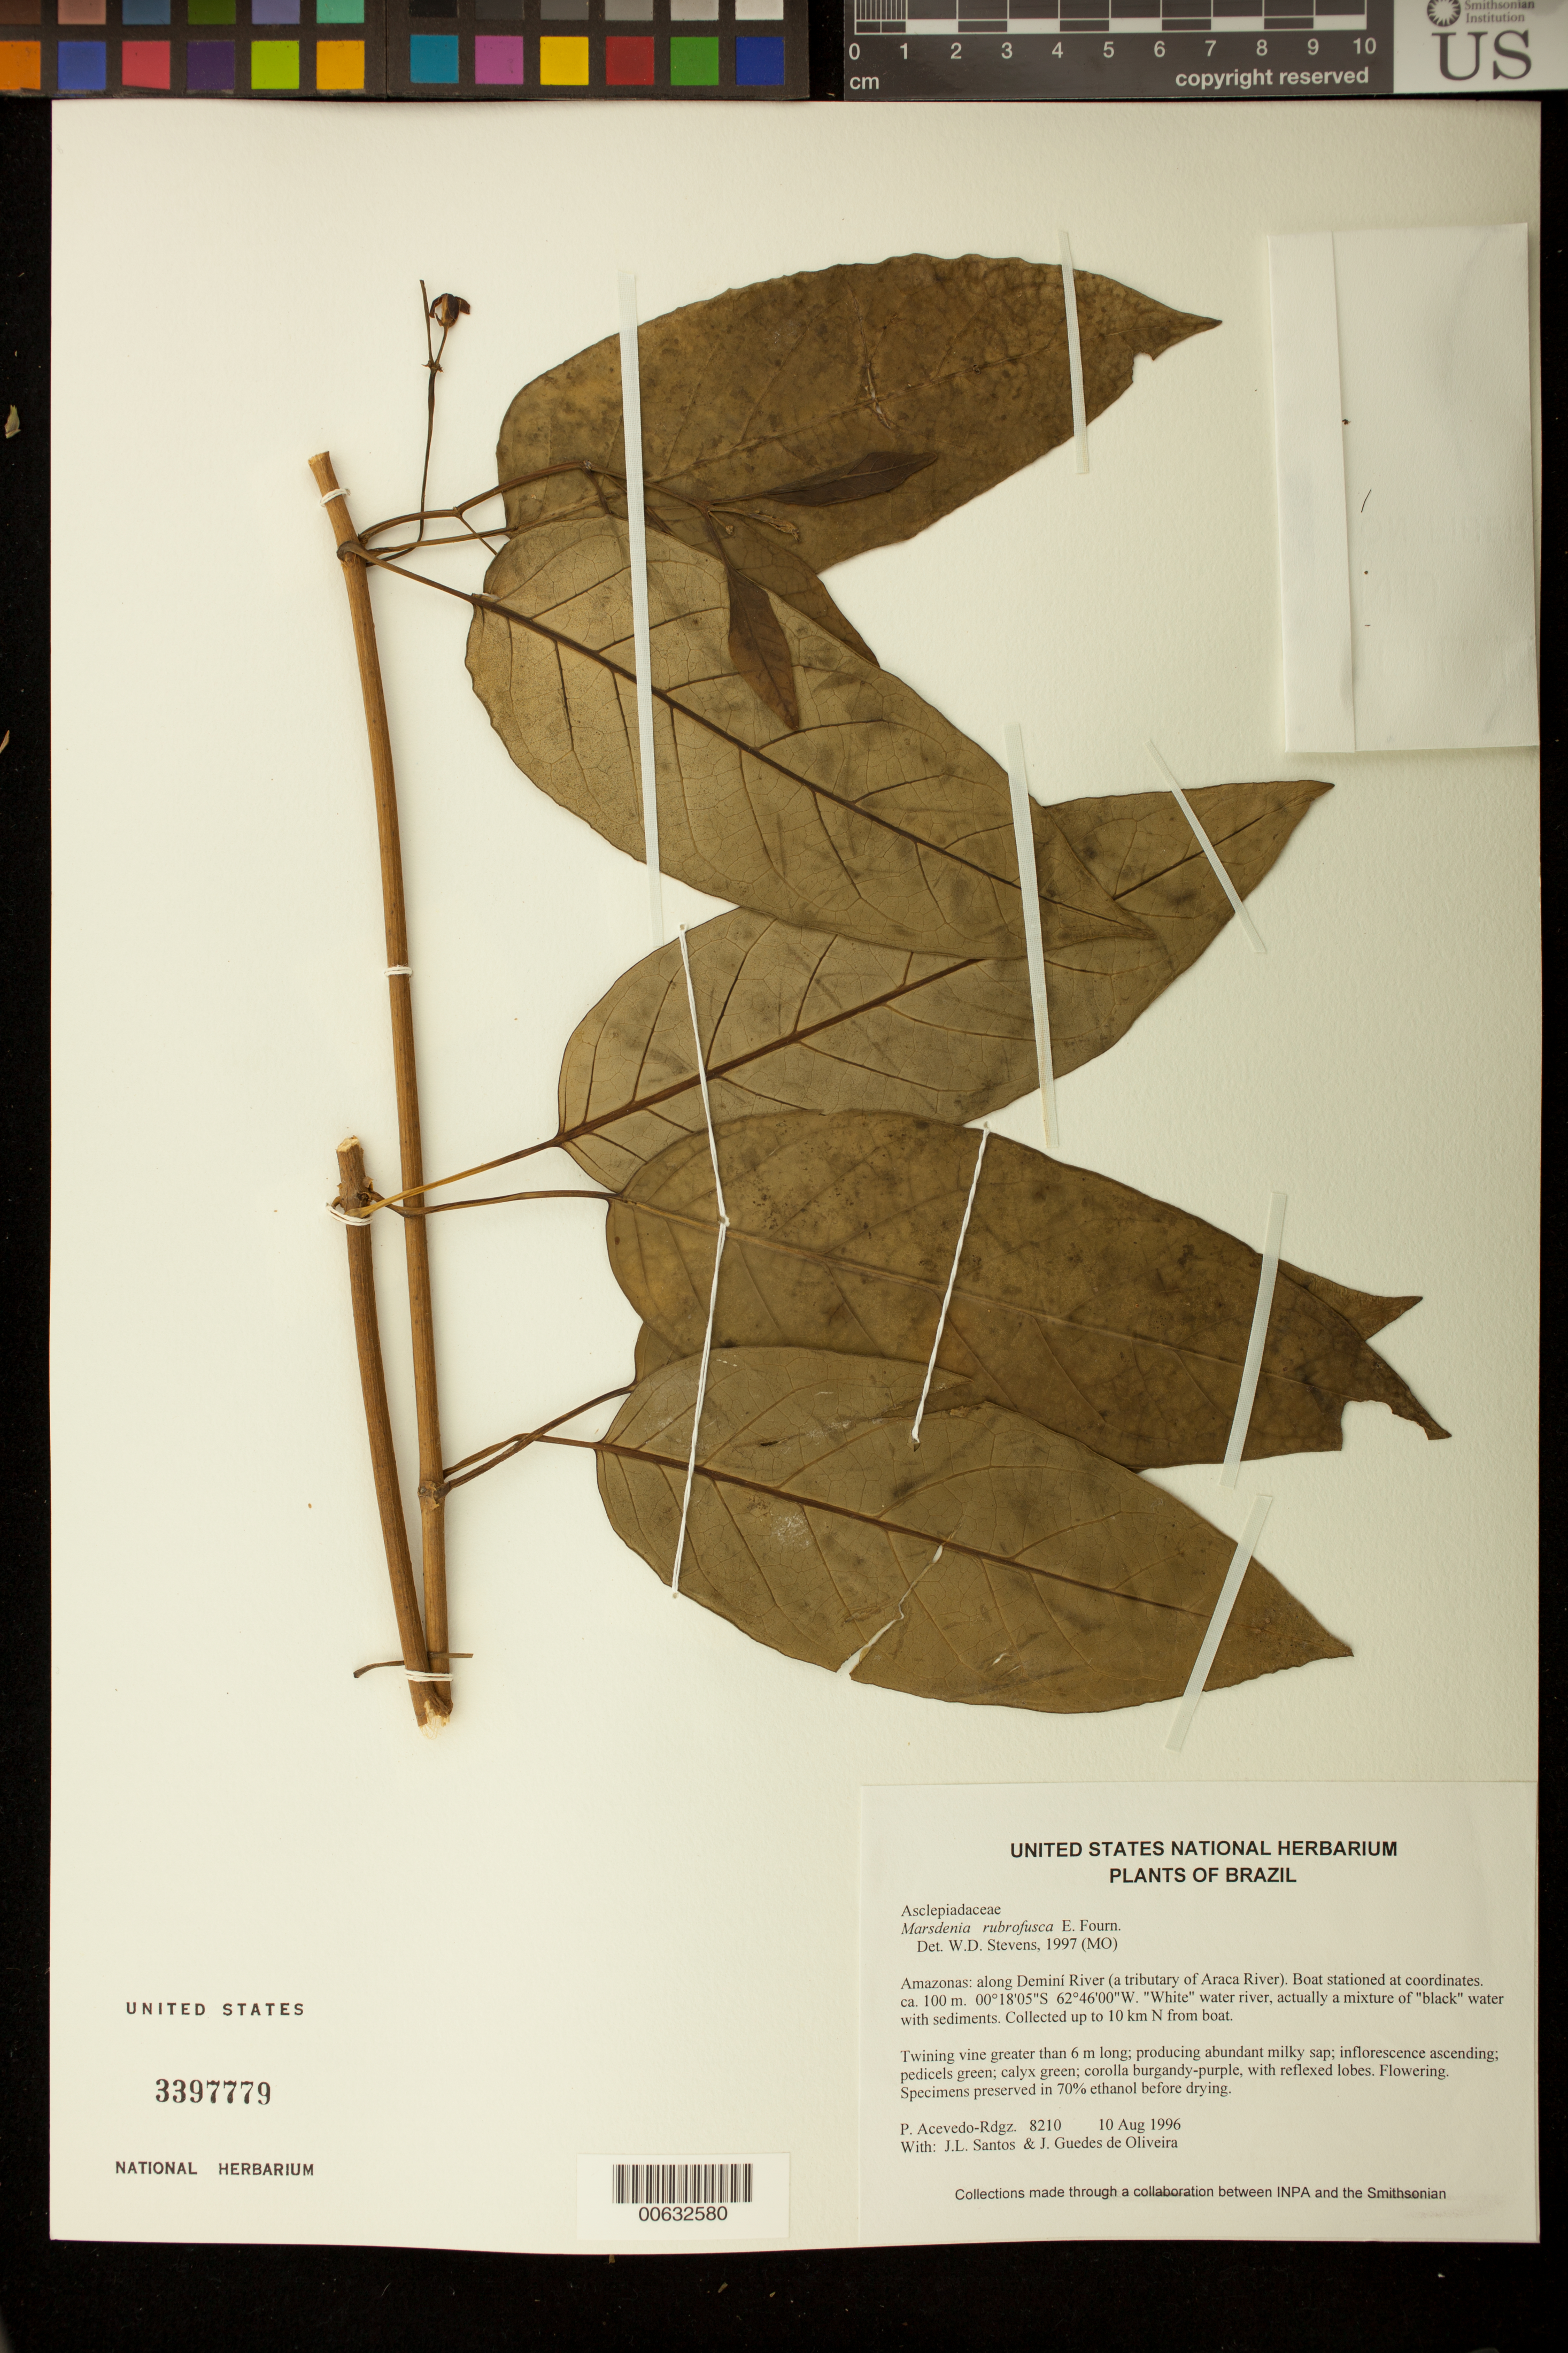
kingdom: Plantae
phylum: Tracheophyta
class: Magnoliopsida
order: Gentianales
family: Apocynaceae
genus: Marsdenia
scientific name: Marsdenia rubrofusca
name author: E. Fourn.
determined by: Stevens, W. Douglas, Missouri Botanical Garden (MO)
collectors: P. Acevedo-Rodr., J. L. Santos & J. Guedes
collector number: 8210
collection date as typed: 10 Aug 1996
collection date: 1996-08-10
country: Brazil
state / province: Amazonas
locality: Amazonas: along Deminí River (a tributary of Araca River). Boat stationed at coordinates.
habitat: "White" water river, actually a mixture of "black" water with sediments. Collected up to 10 km N from boat.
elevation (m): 100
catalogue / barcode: US 3397779